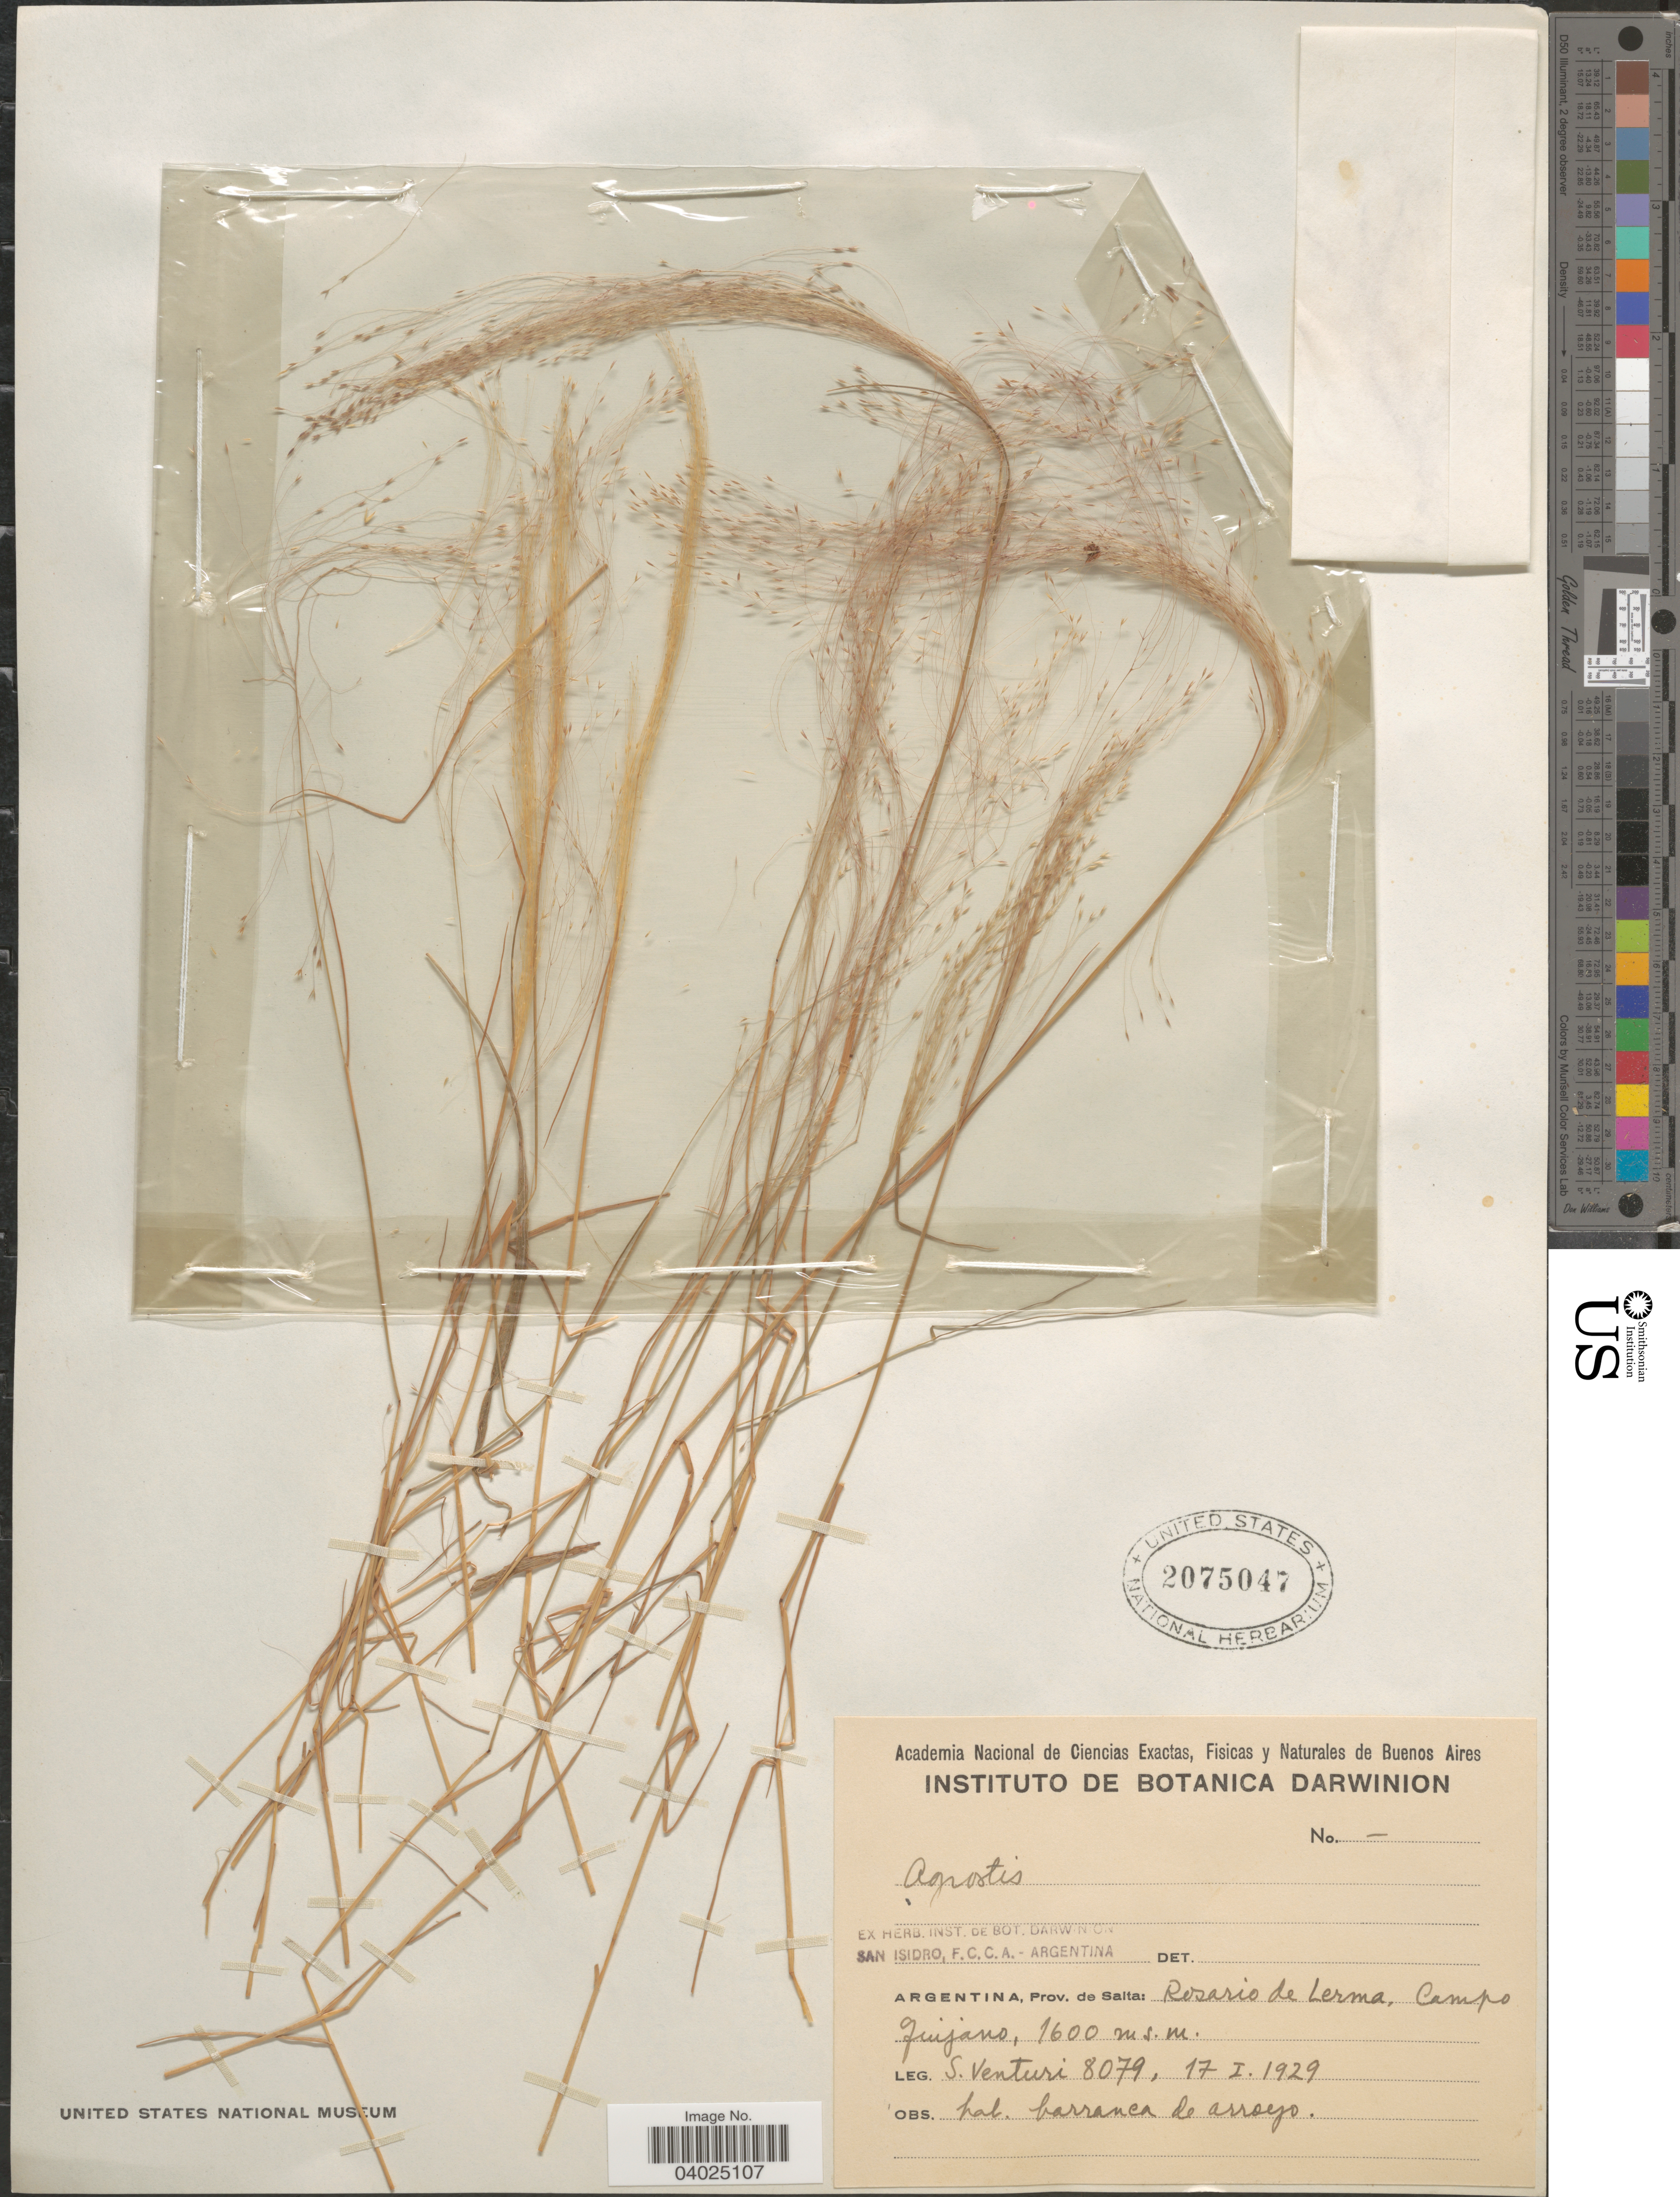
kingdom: Plantae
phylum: Tracheophyta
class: Liliopsida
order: Poales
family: Poaceae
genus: Agrostis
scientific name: Agrostis sp.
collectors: S. Venturi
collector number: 8079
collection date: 1929-01-17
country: Argentina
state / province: Salta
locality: Rosario de Lerma, Campo Quijano.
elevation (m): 1600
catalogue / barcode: US 2075047